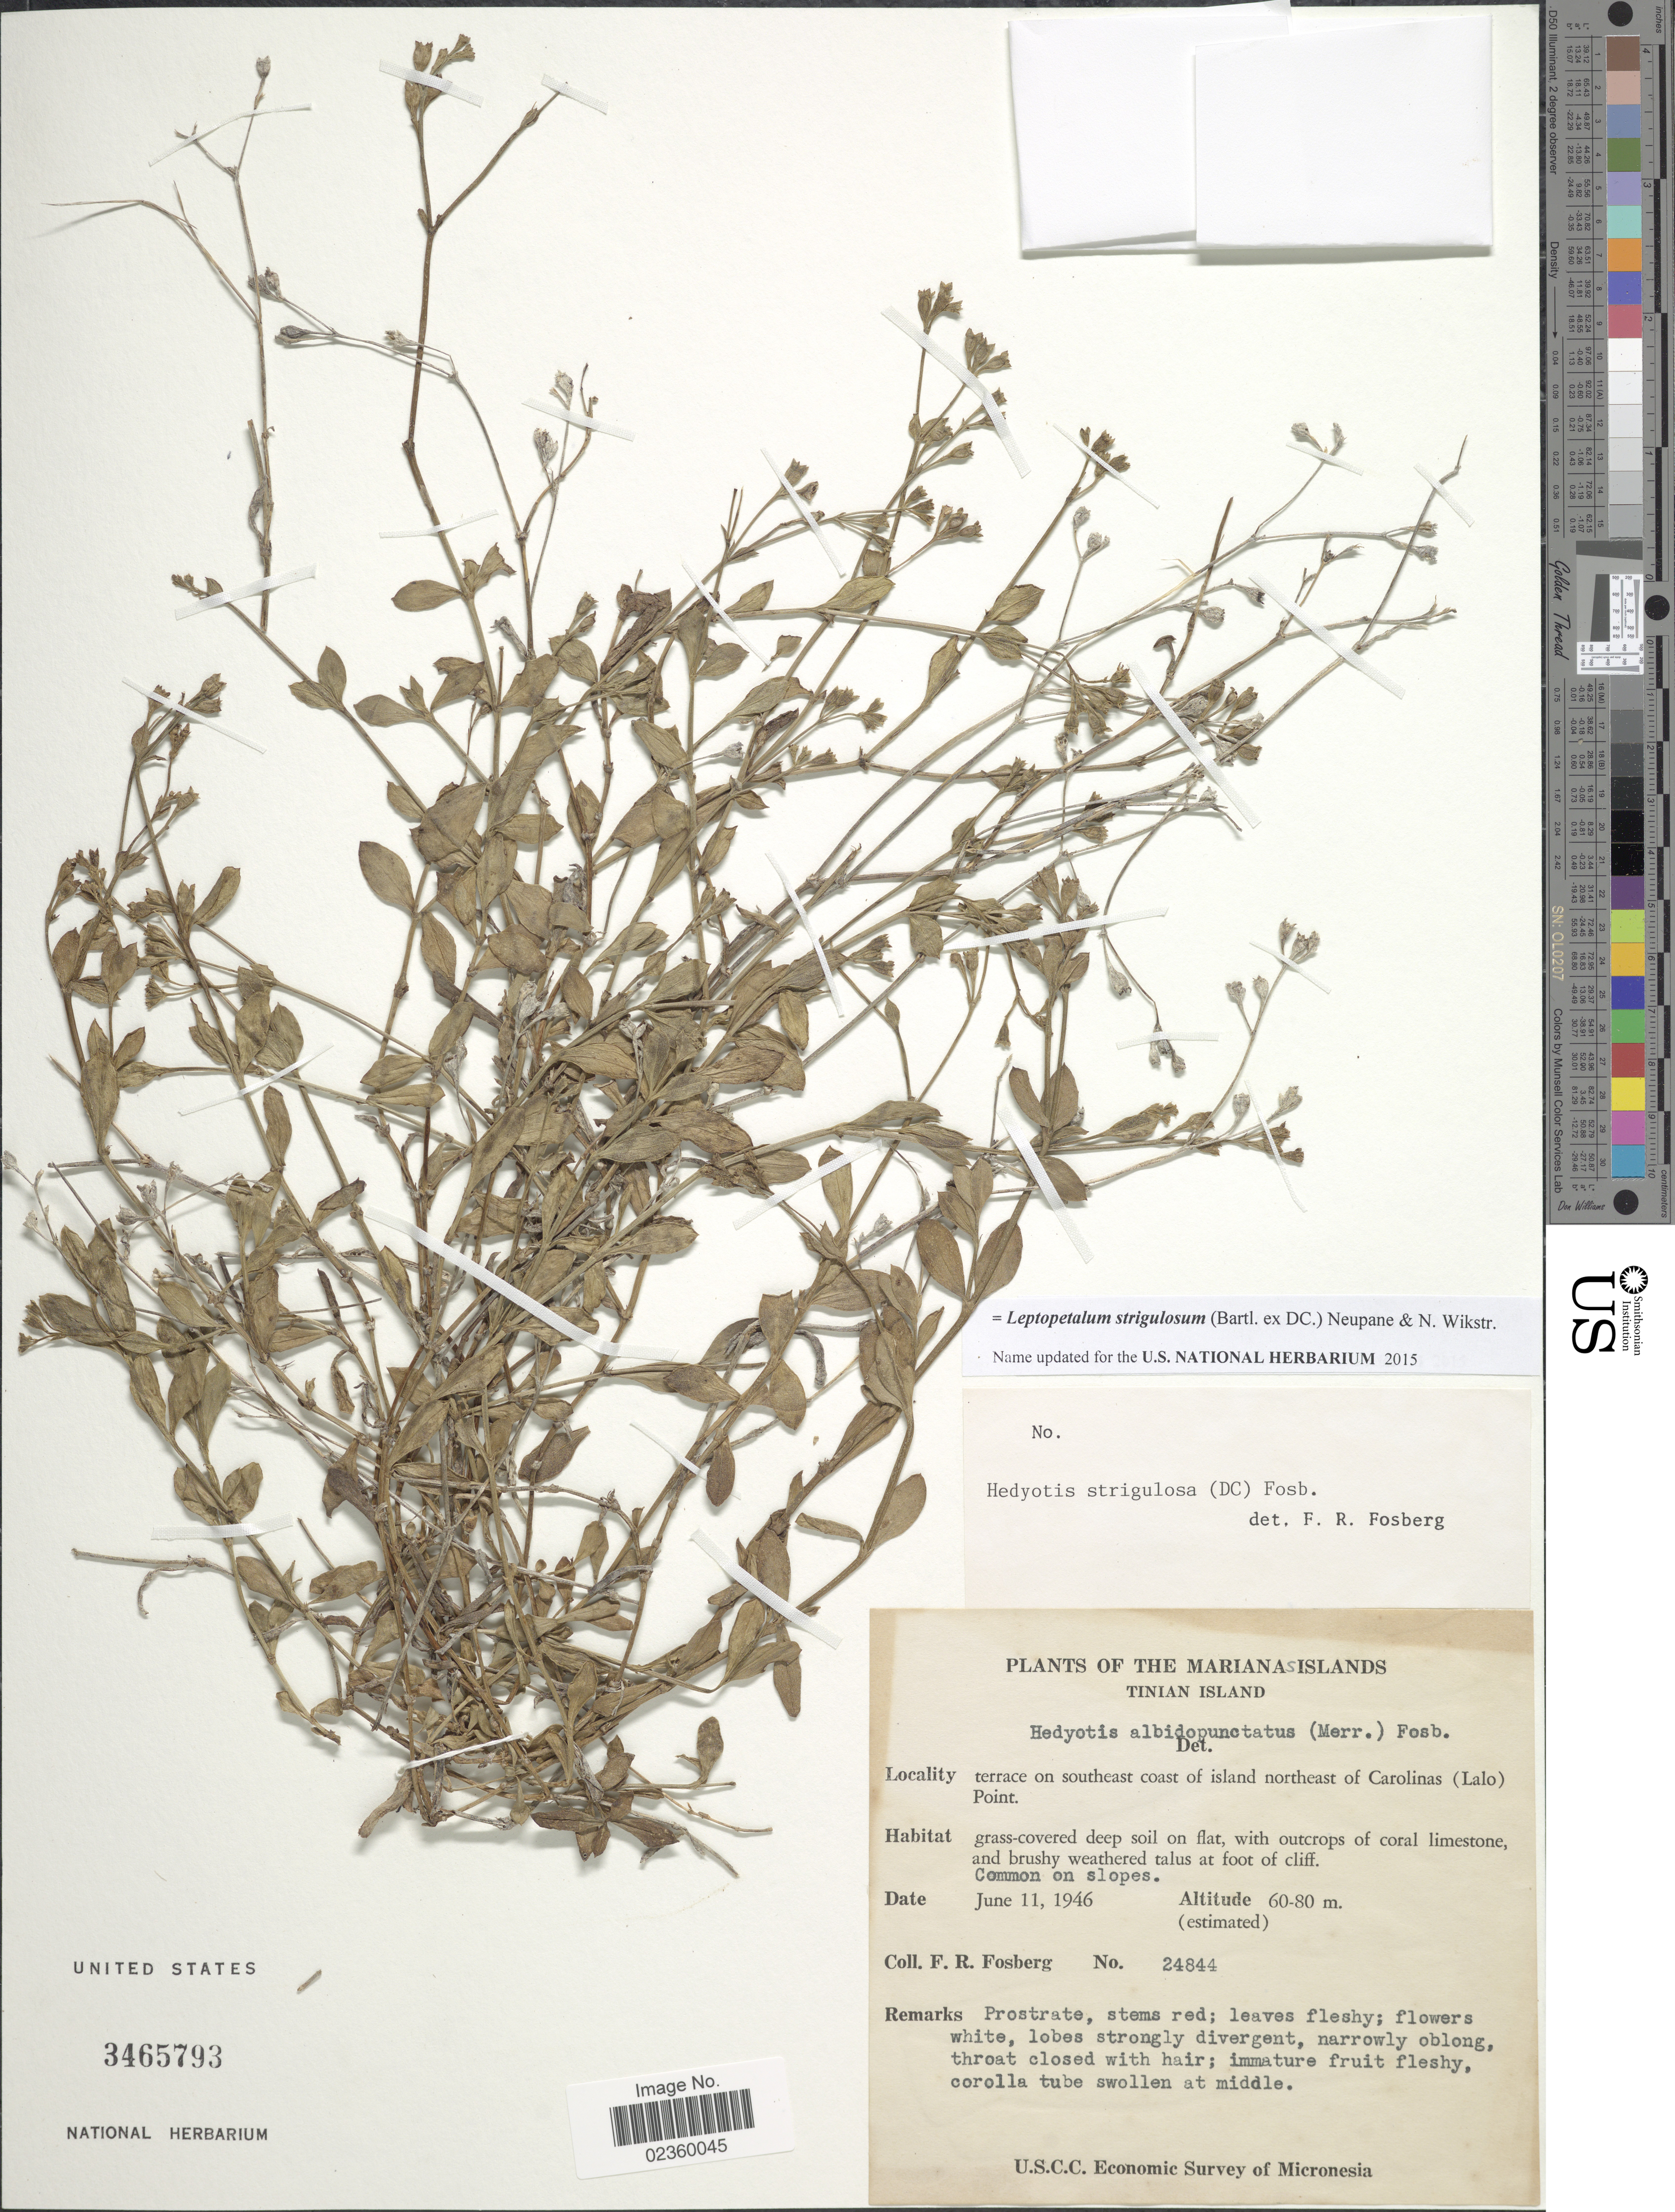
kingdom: Plantae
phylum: Tracheophyta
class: Magnoliopsida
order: Gentianales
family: Rubiaceae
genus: Leptopetalum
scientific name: Leptopetalum strigulosum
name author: (Bartl. ex DC.) Neupane & N. Wikstr.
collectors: F. R. Fosberg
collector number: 24844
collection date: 1946-06-11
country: Northern Mariana Islands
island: Tinian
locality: Tinian Island. Terrace on southeast coast of island northeast of Carolinas (Lalo) Point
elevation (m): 60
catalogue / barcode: US 3465793